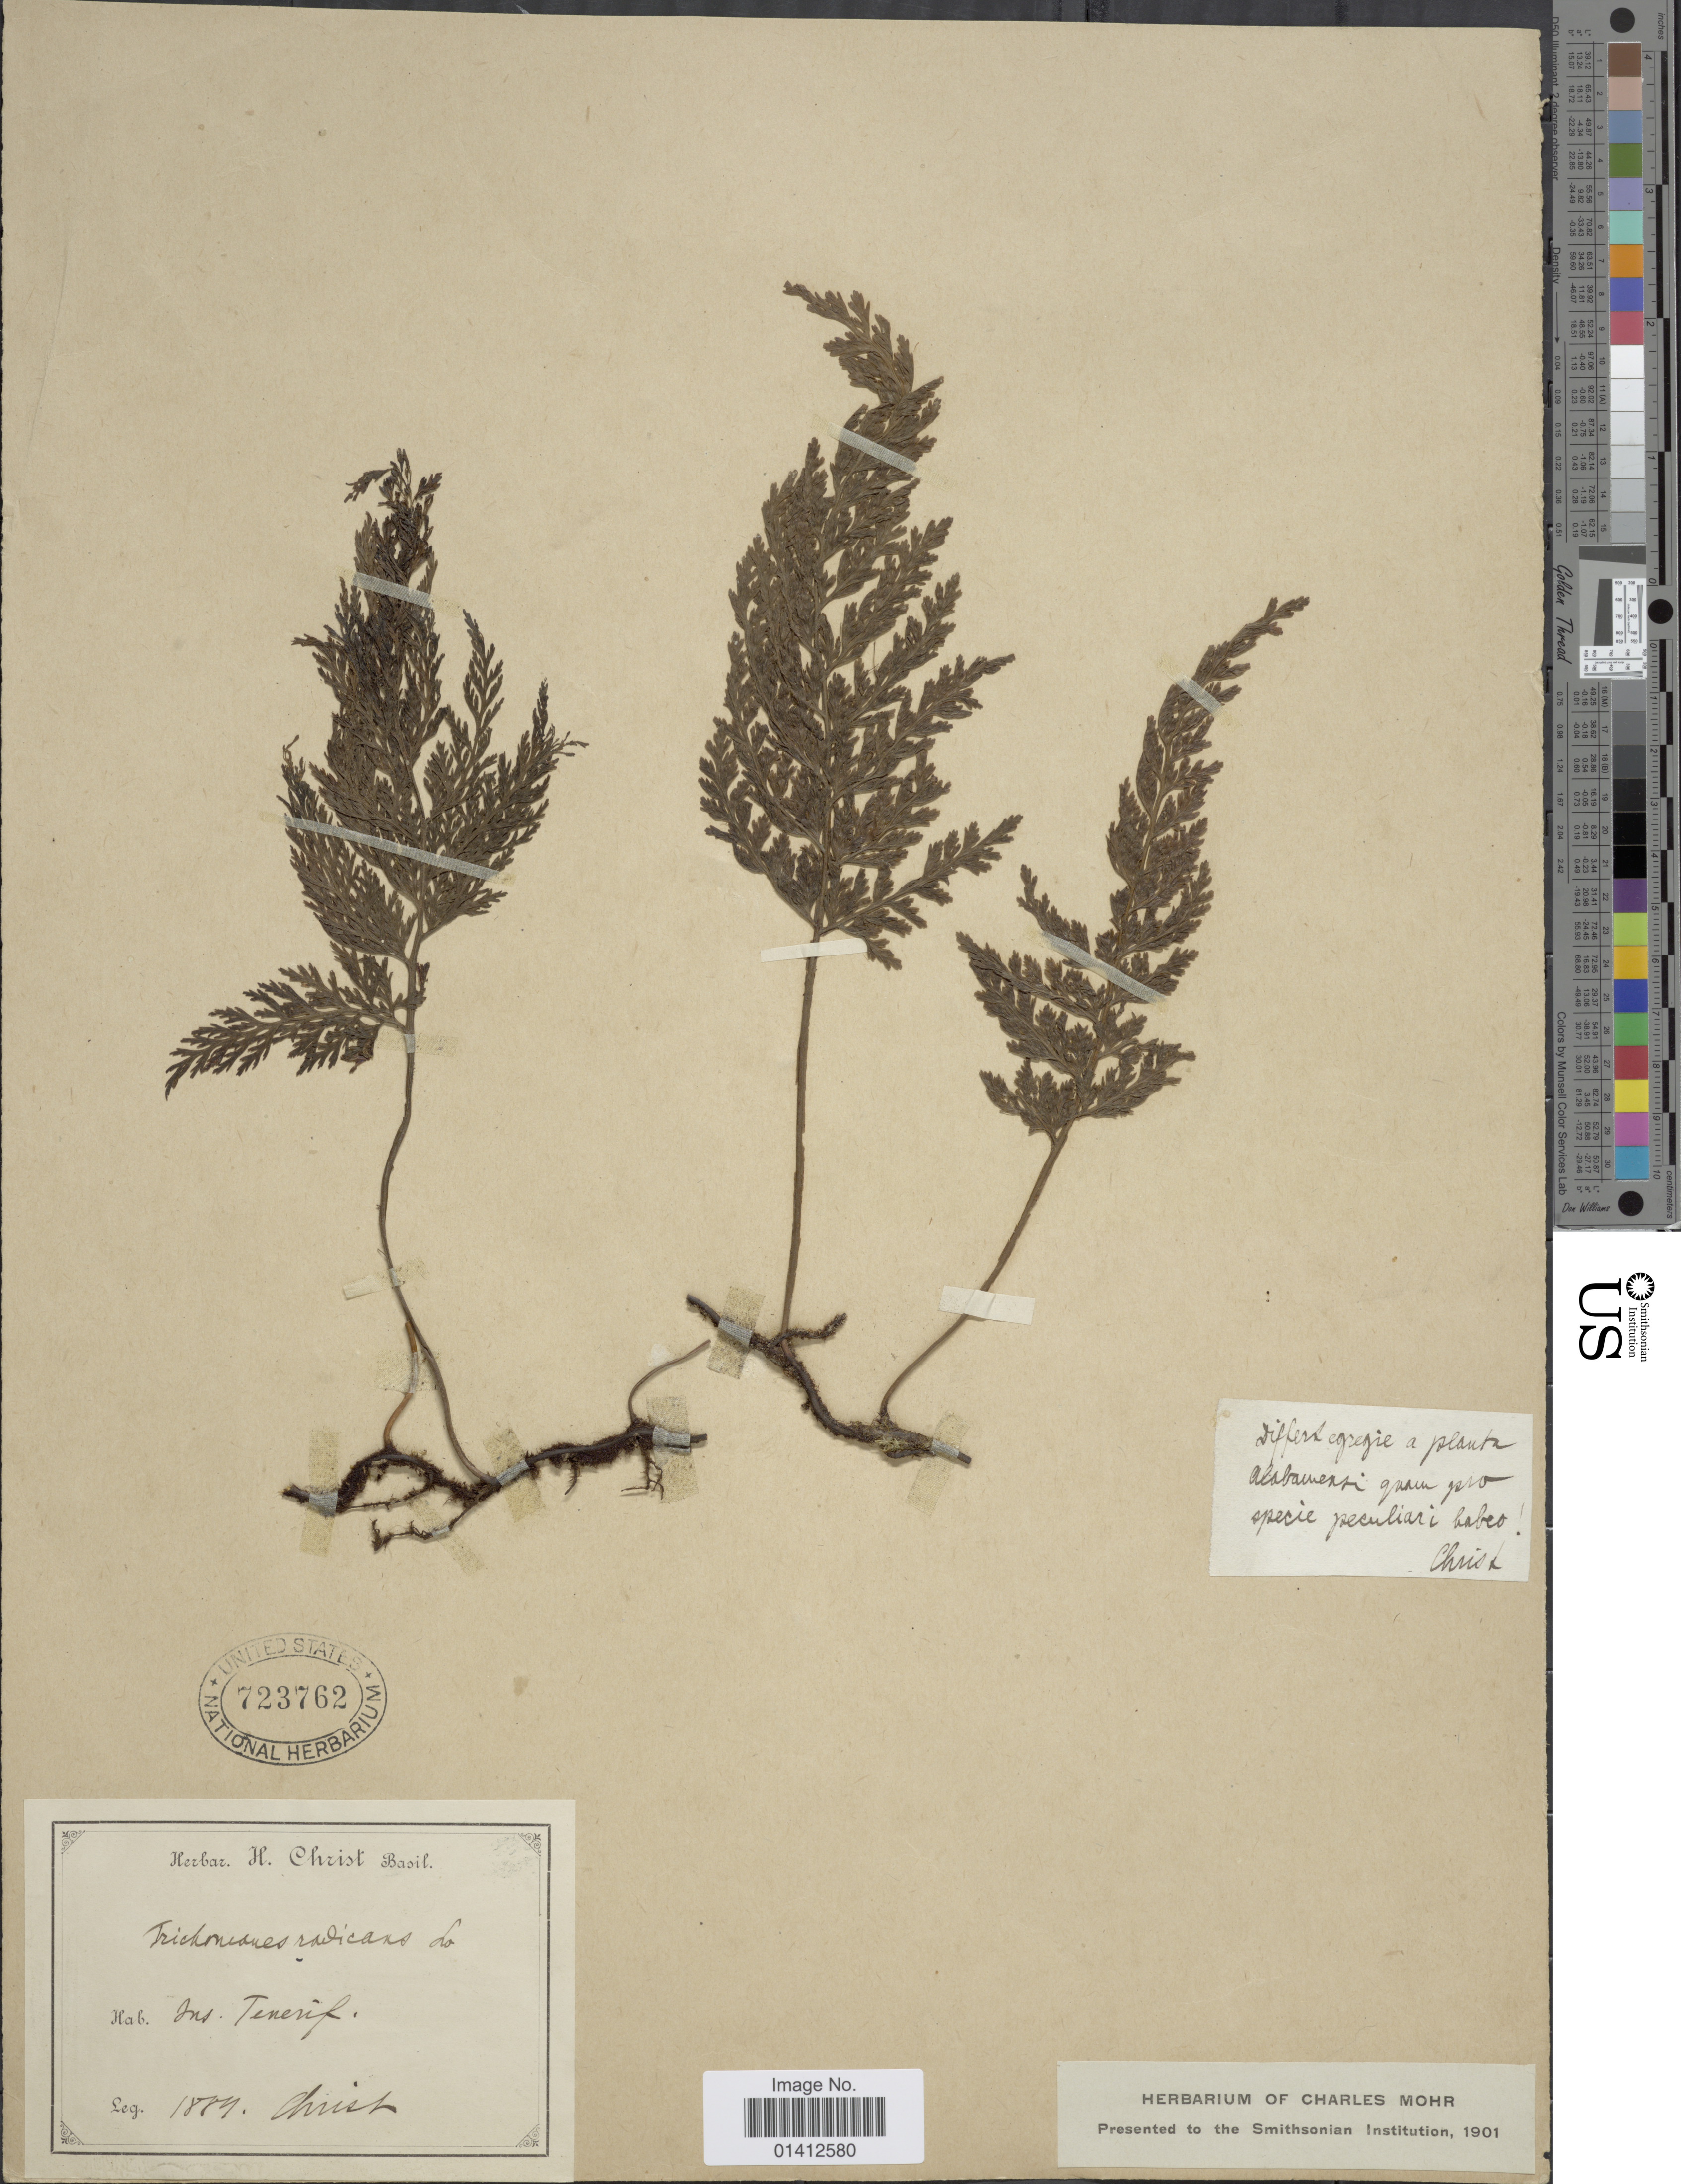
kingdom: Plantae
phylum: Tracheophyta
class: Polypodiopsida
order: Hymenophyllales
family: Hymenophyllaceae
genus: Vandenboschia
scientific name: Vandenboschia speciosa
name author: (Willd.) G. Kunkel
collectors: H. Christ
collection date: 1889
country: Spain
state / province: Canarias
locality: Ins Tenerif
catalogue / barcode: US 723762